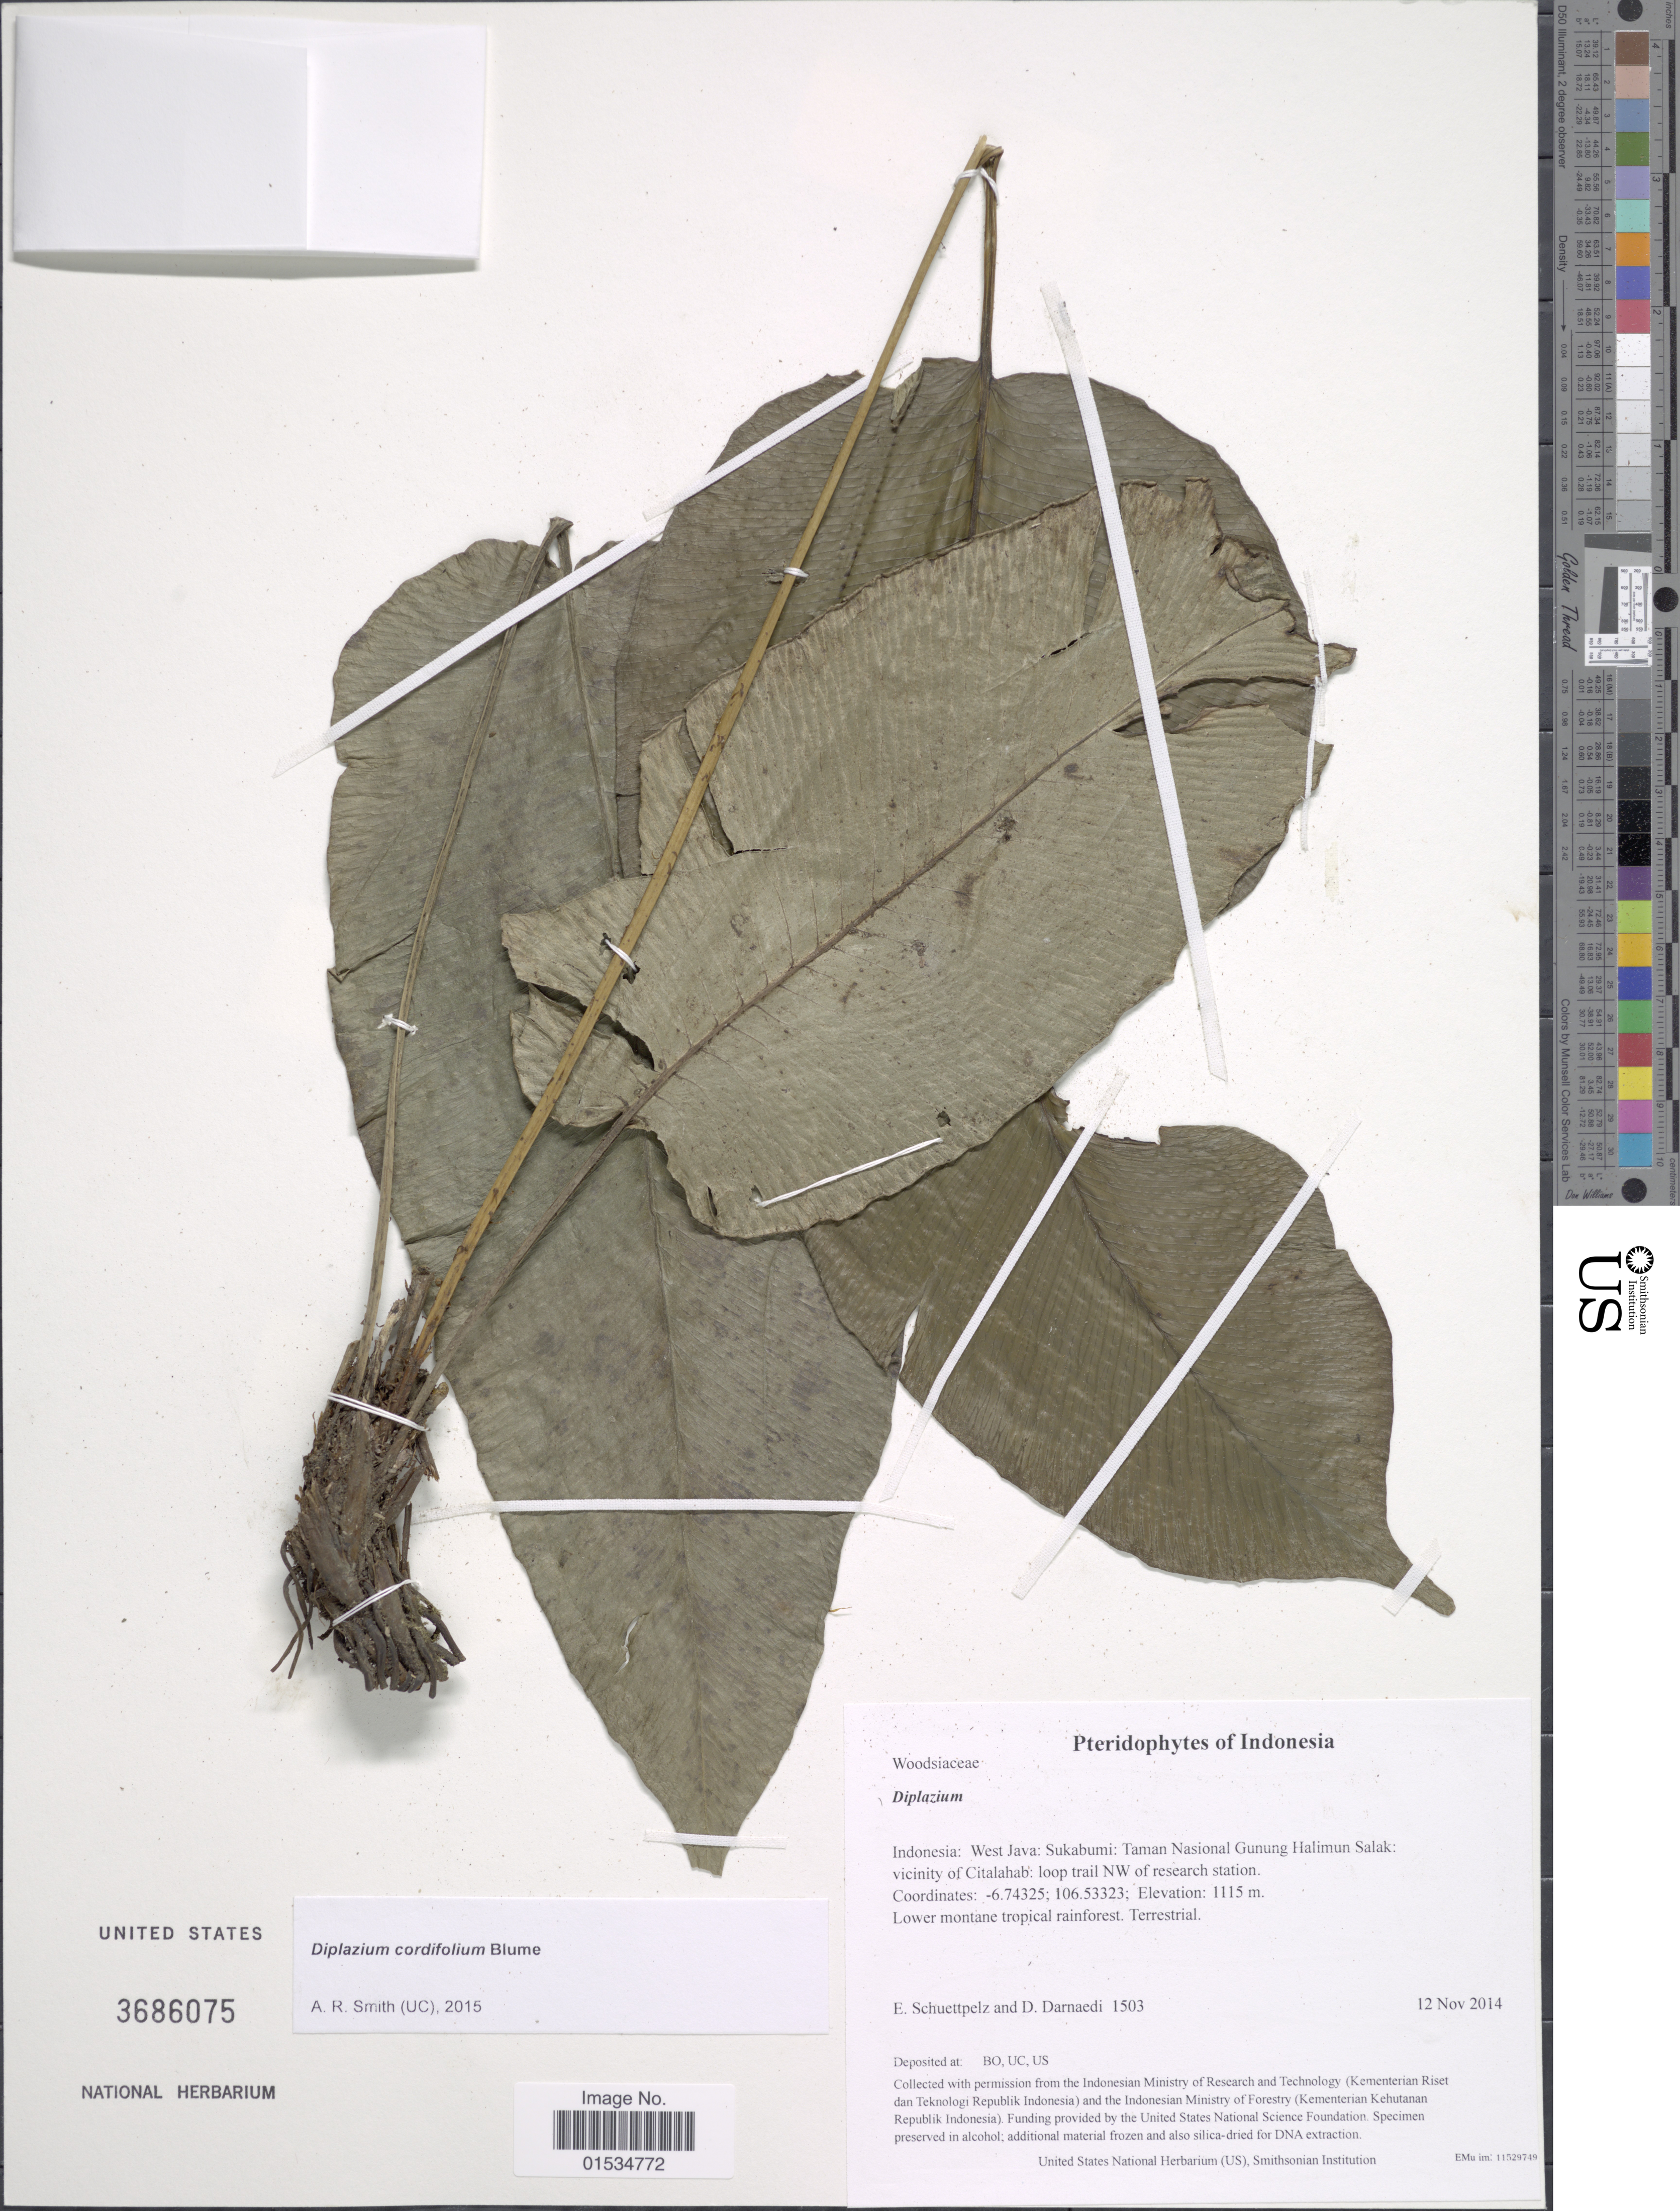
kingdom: Plantae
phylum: Tracheophyta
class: Polypodiopsida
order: Polypodiales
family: Athyriaceae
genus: Diplazium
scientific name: Diplazium cordifolium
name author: Blume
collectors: E. Schuettpelz & D. Darnaedi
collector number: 1503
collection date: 2014-11-12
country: Indonesia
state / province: Java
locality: West Java: Sukabumi Taman Nasional Gunung Halimun Salak: Vicinity of Citalahab: loop trail NW of research station, Coordinates; - 6.74325: 106.53323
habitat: Lower montane tropical rainforest.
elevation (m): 1115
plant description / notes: Collected with permission from the Indonesian Ministry of Research and Technology (Kementerian Riset dan Teknologi Republik Indonesia) and the Indonesian Ministry of Forestry (Kementerian Kehutanan Republik Indonesia).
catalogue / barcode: US 3686075